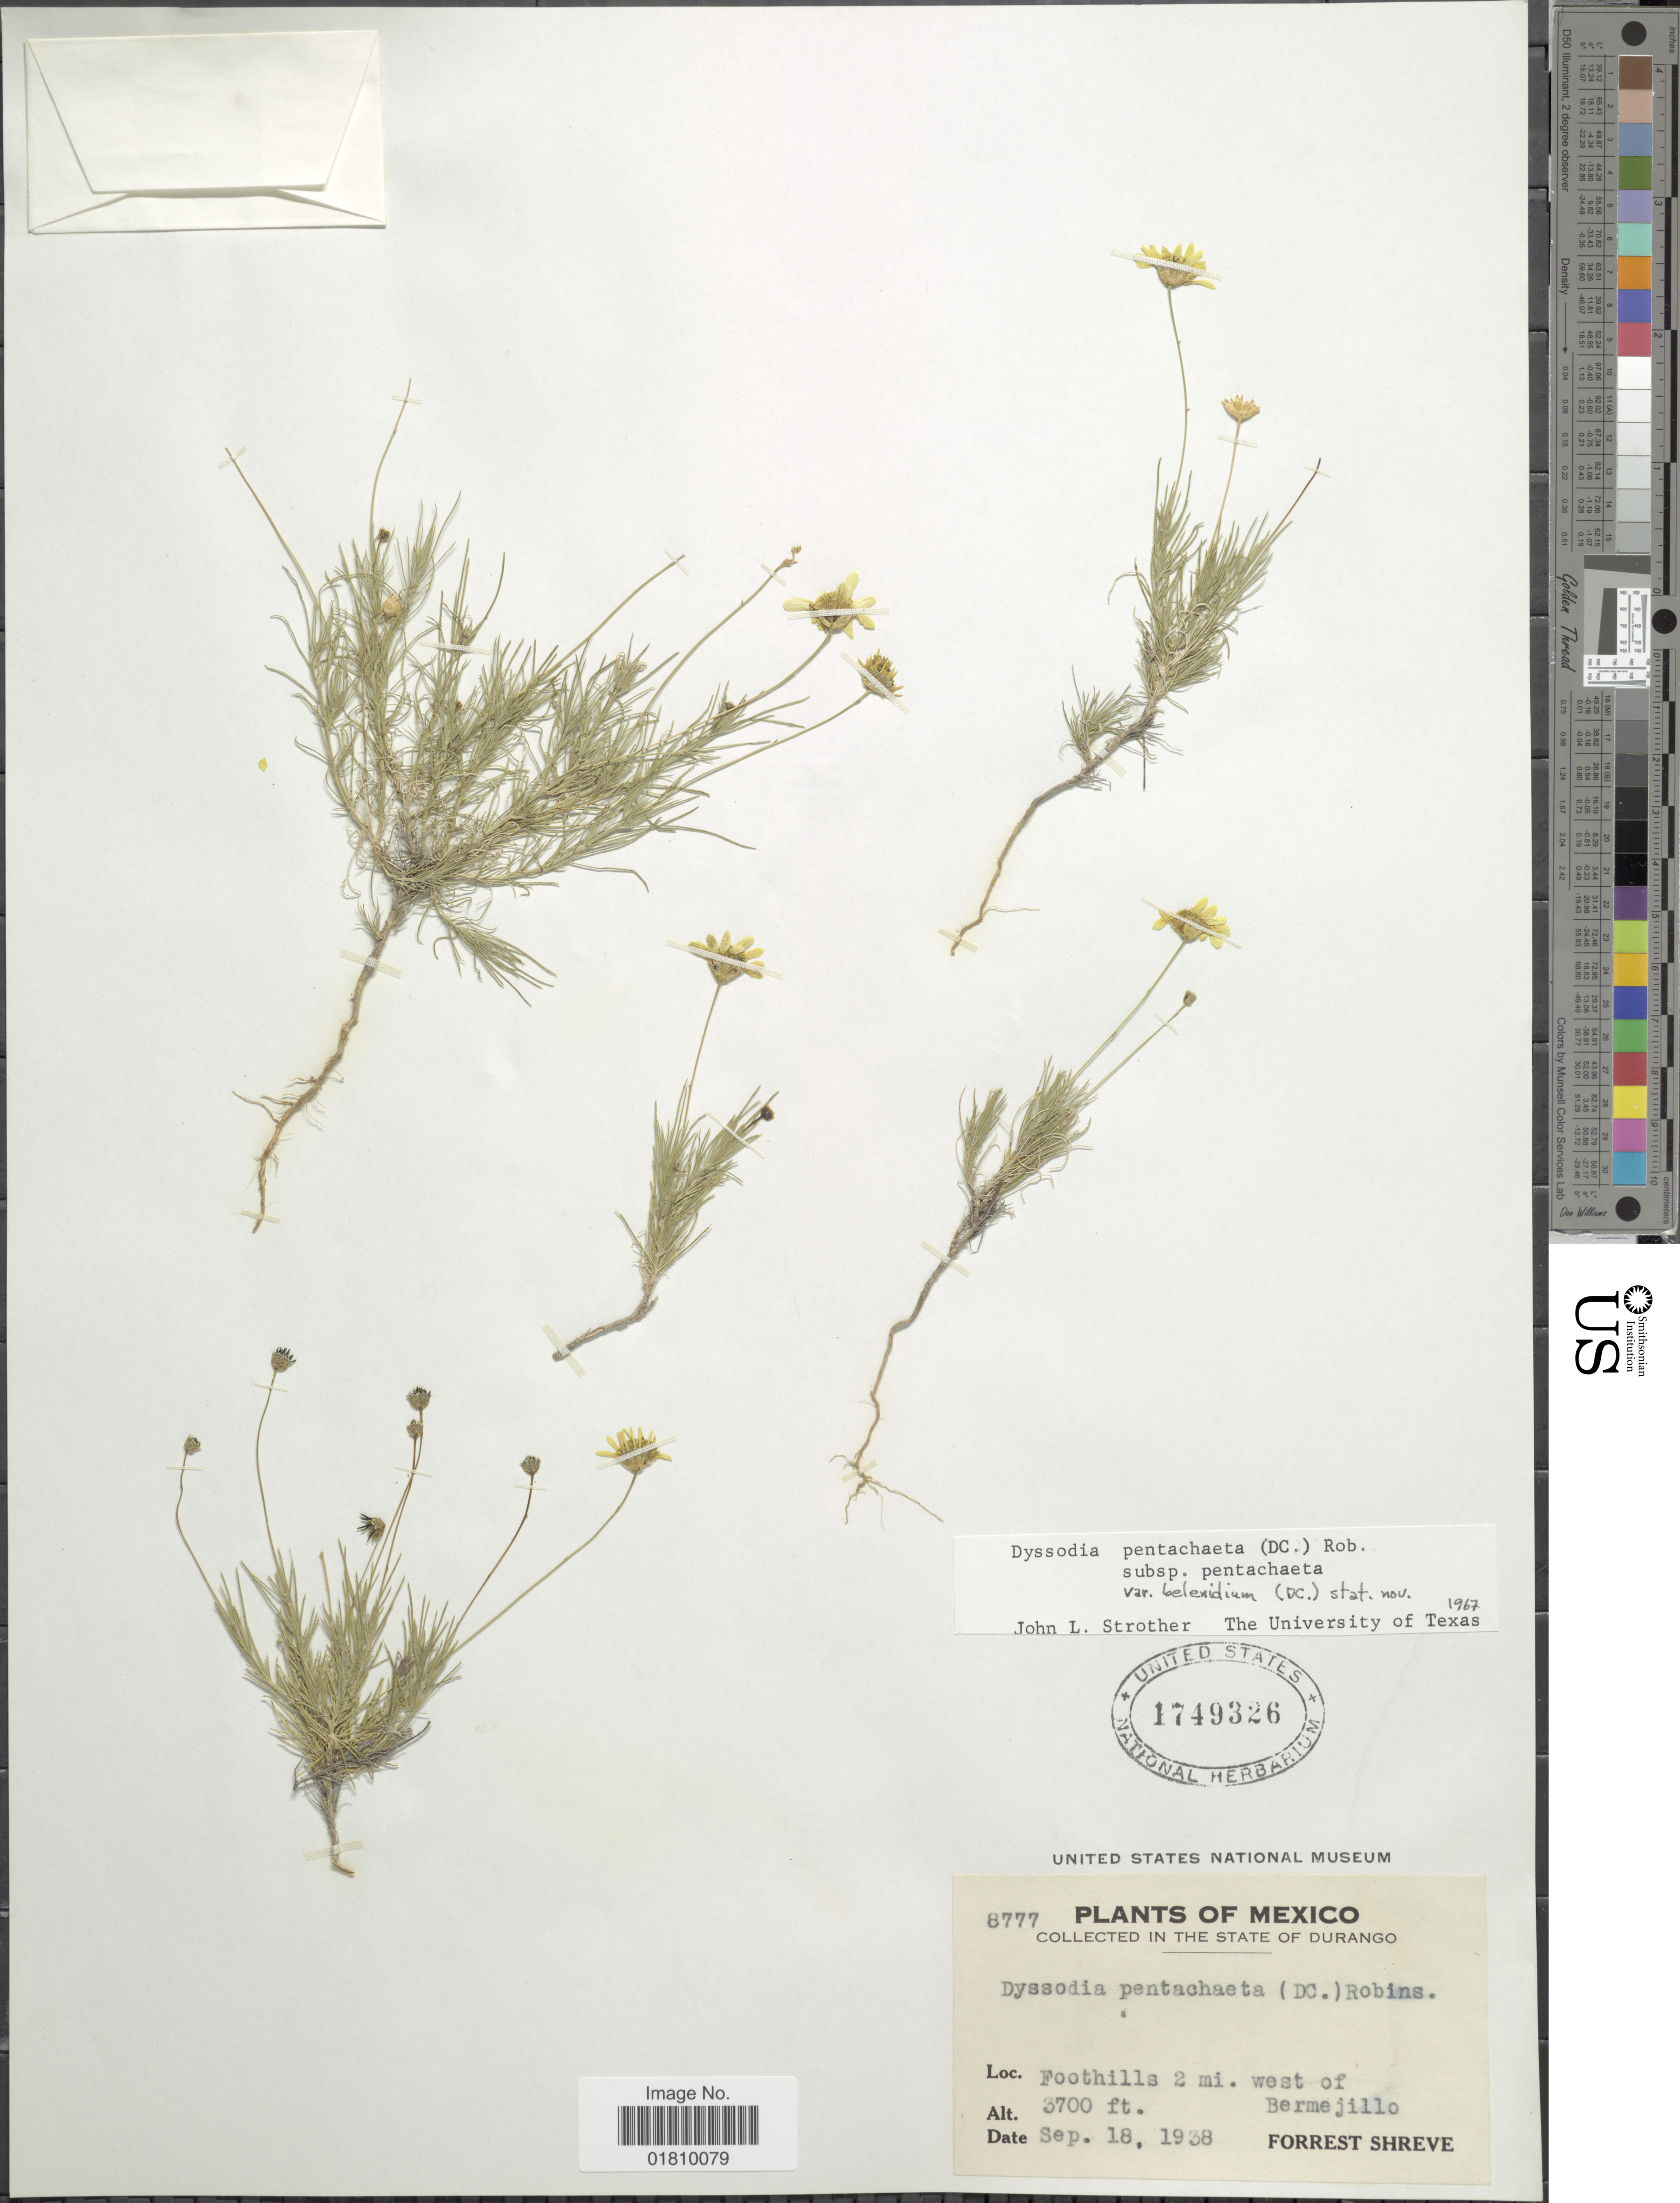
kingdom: Plantae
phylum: Tracheophyta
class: Magnoliopsida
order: Asterales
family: Asteraceae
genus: Thymophylla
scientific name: Thymophylla pentachaeta var. belenidium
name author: (DC.) Strother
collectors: F. Shreve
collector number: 8777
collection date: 1938-09-18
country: Mexico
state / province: Durango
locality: Foothills 2 mi. west of Bermejillo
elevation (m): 1128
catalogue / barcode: US 1749326